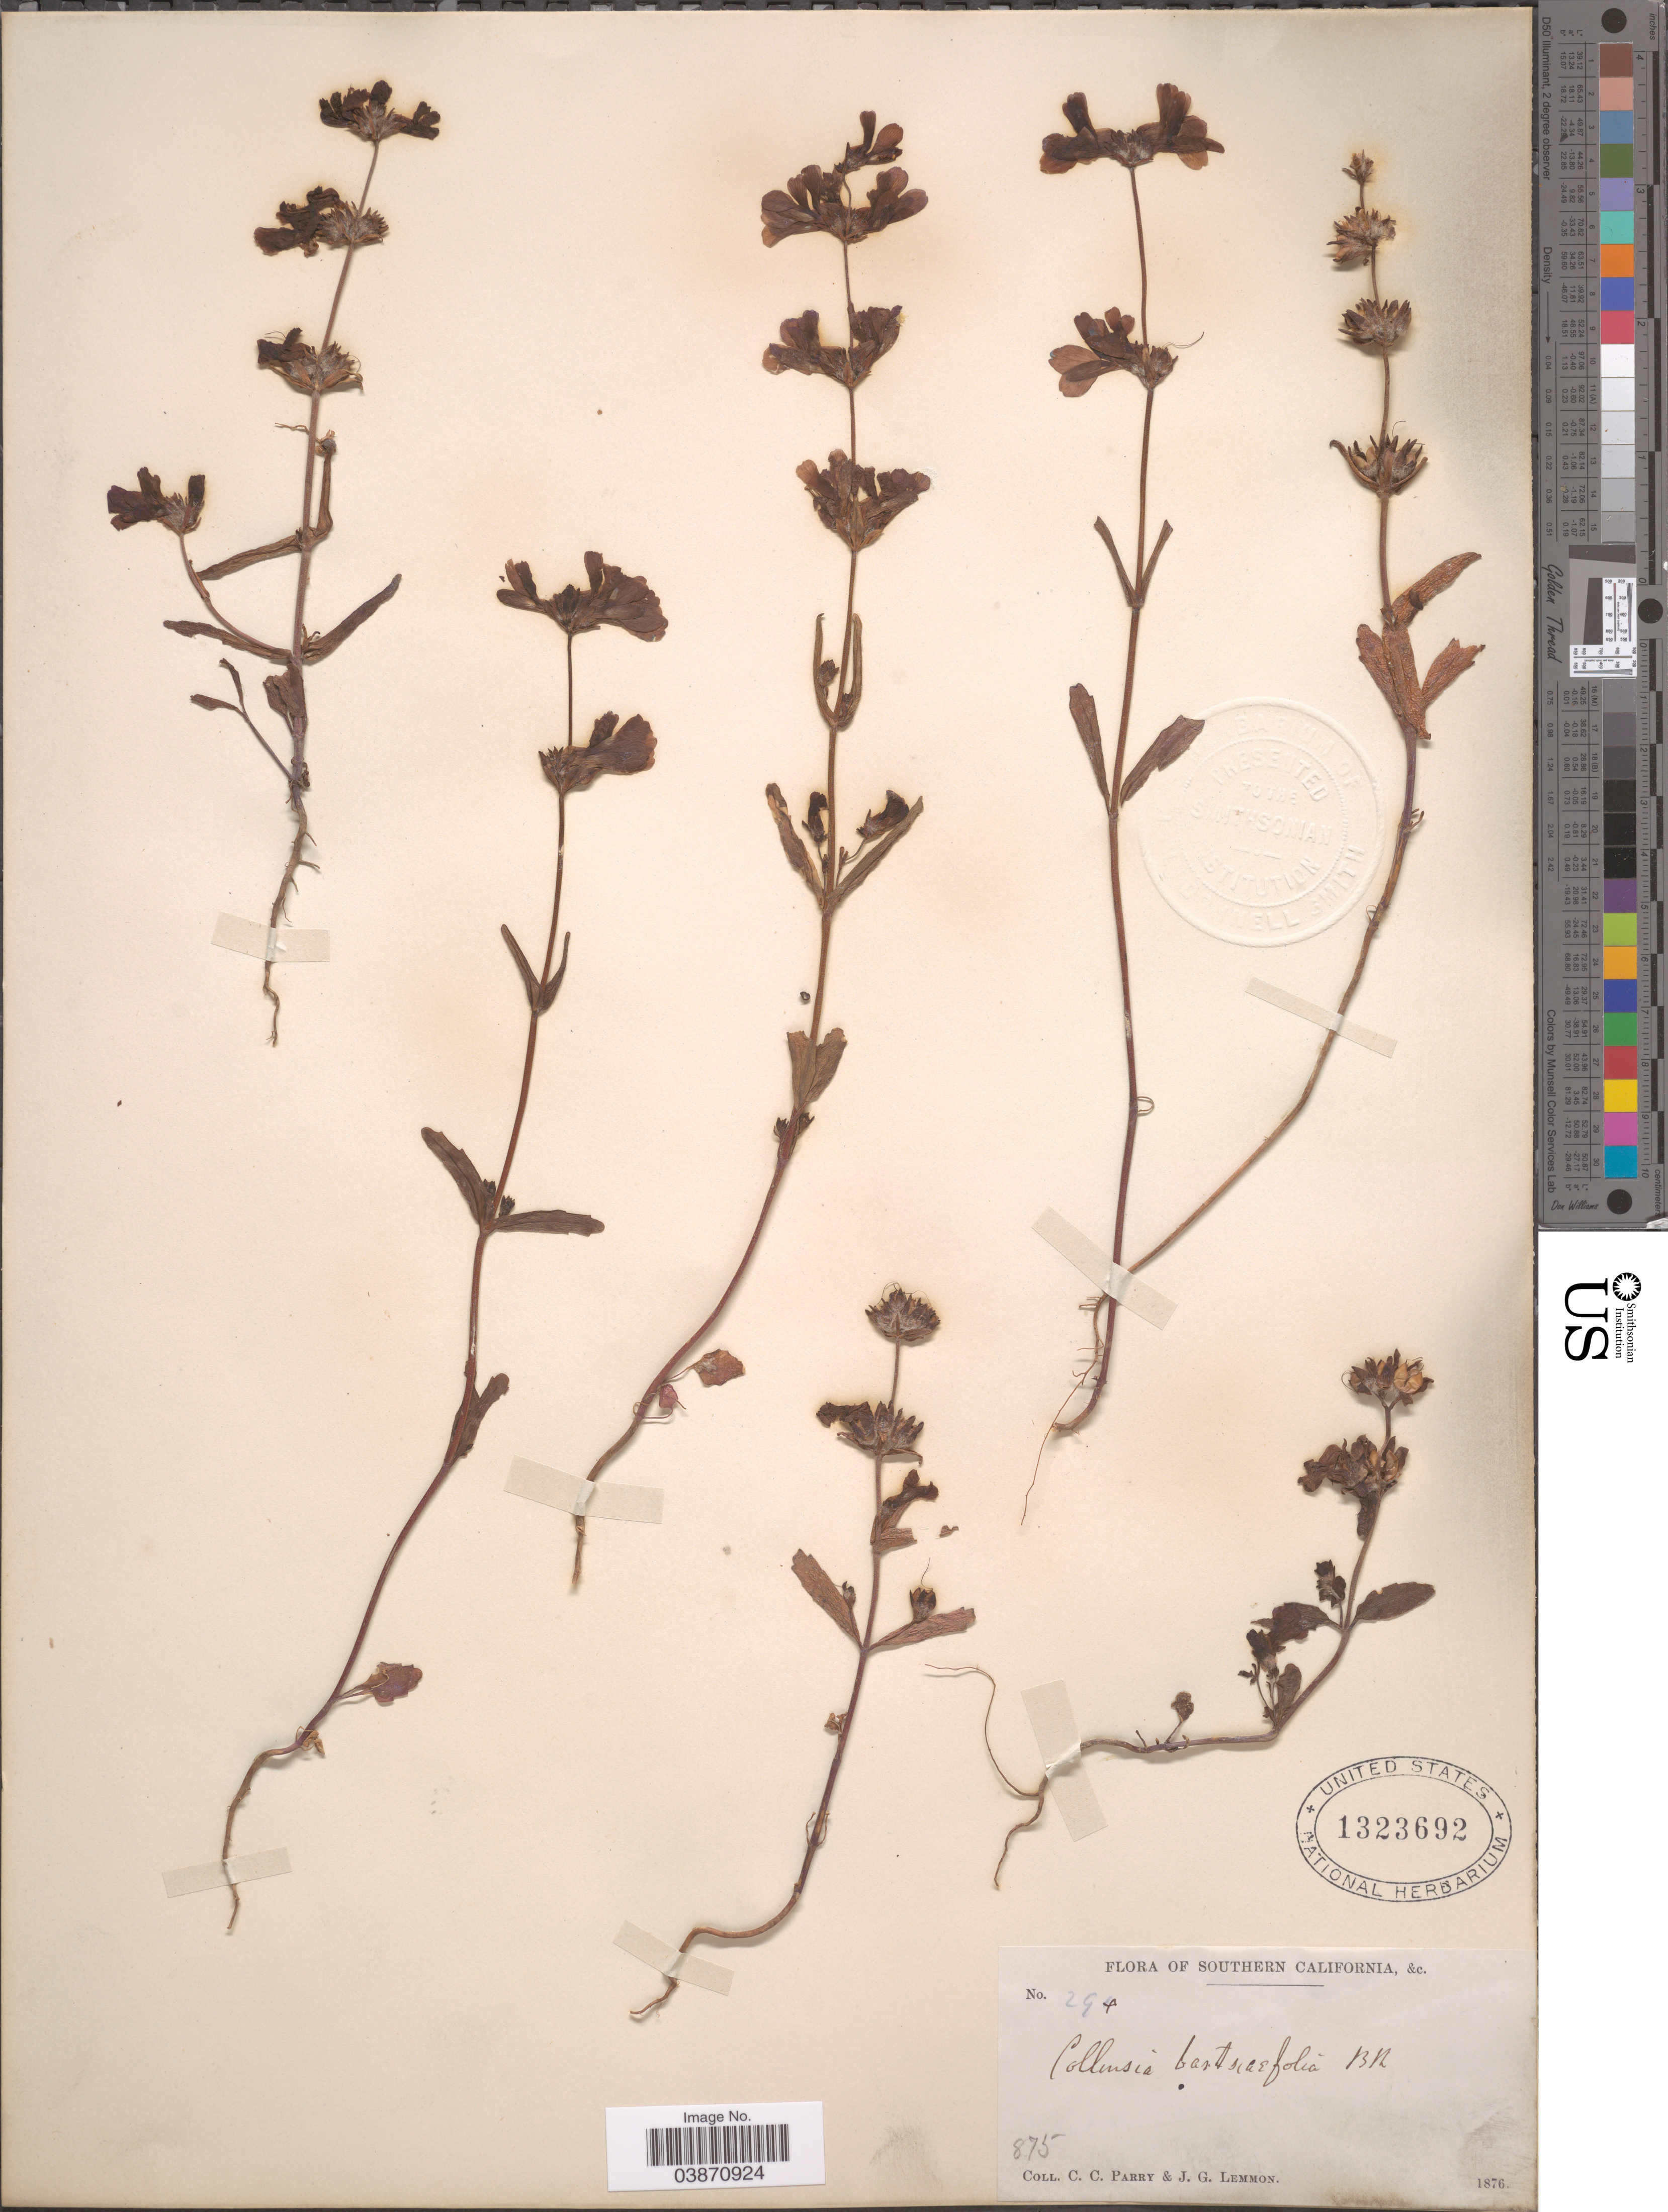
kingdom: Plantae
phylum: Tracheophyta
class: Magnoliopsida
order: Lamiales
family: Plantaginaceae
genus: Collinsia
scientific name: Collinsia bartsiifolia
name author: Benth.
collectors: C. C. Parry & J. Lemmon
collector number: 294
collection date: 1876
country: United States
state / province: California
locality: Southern California.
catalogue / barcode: US 1323692